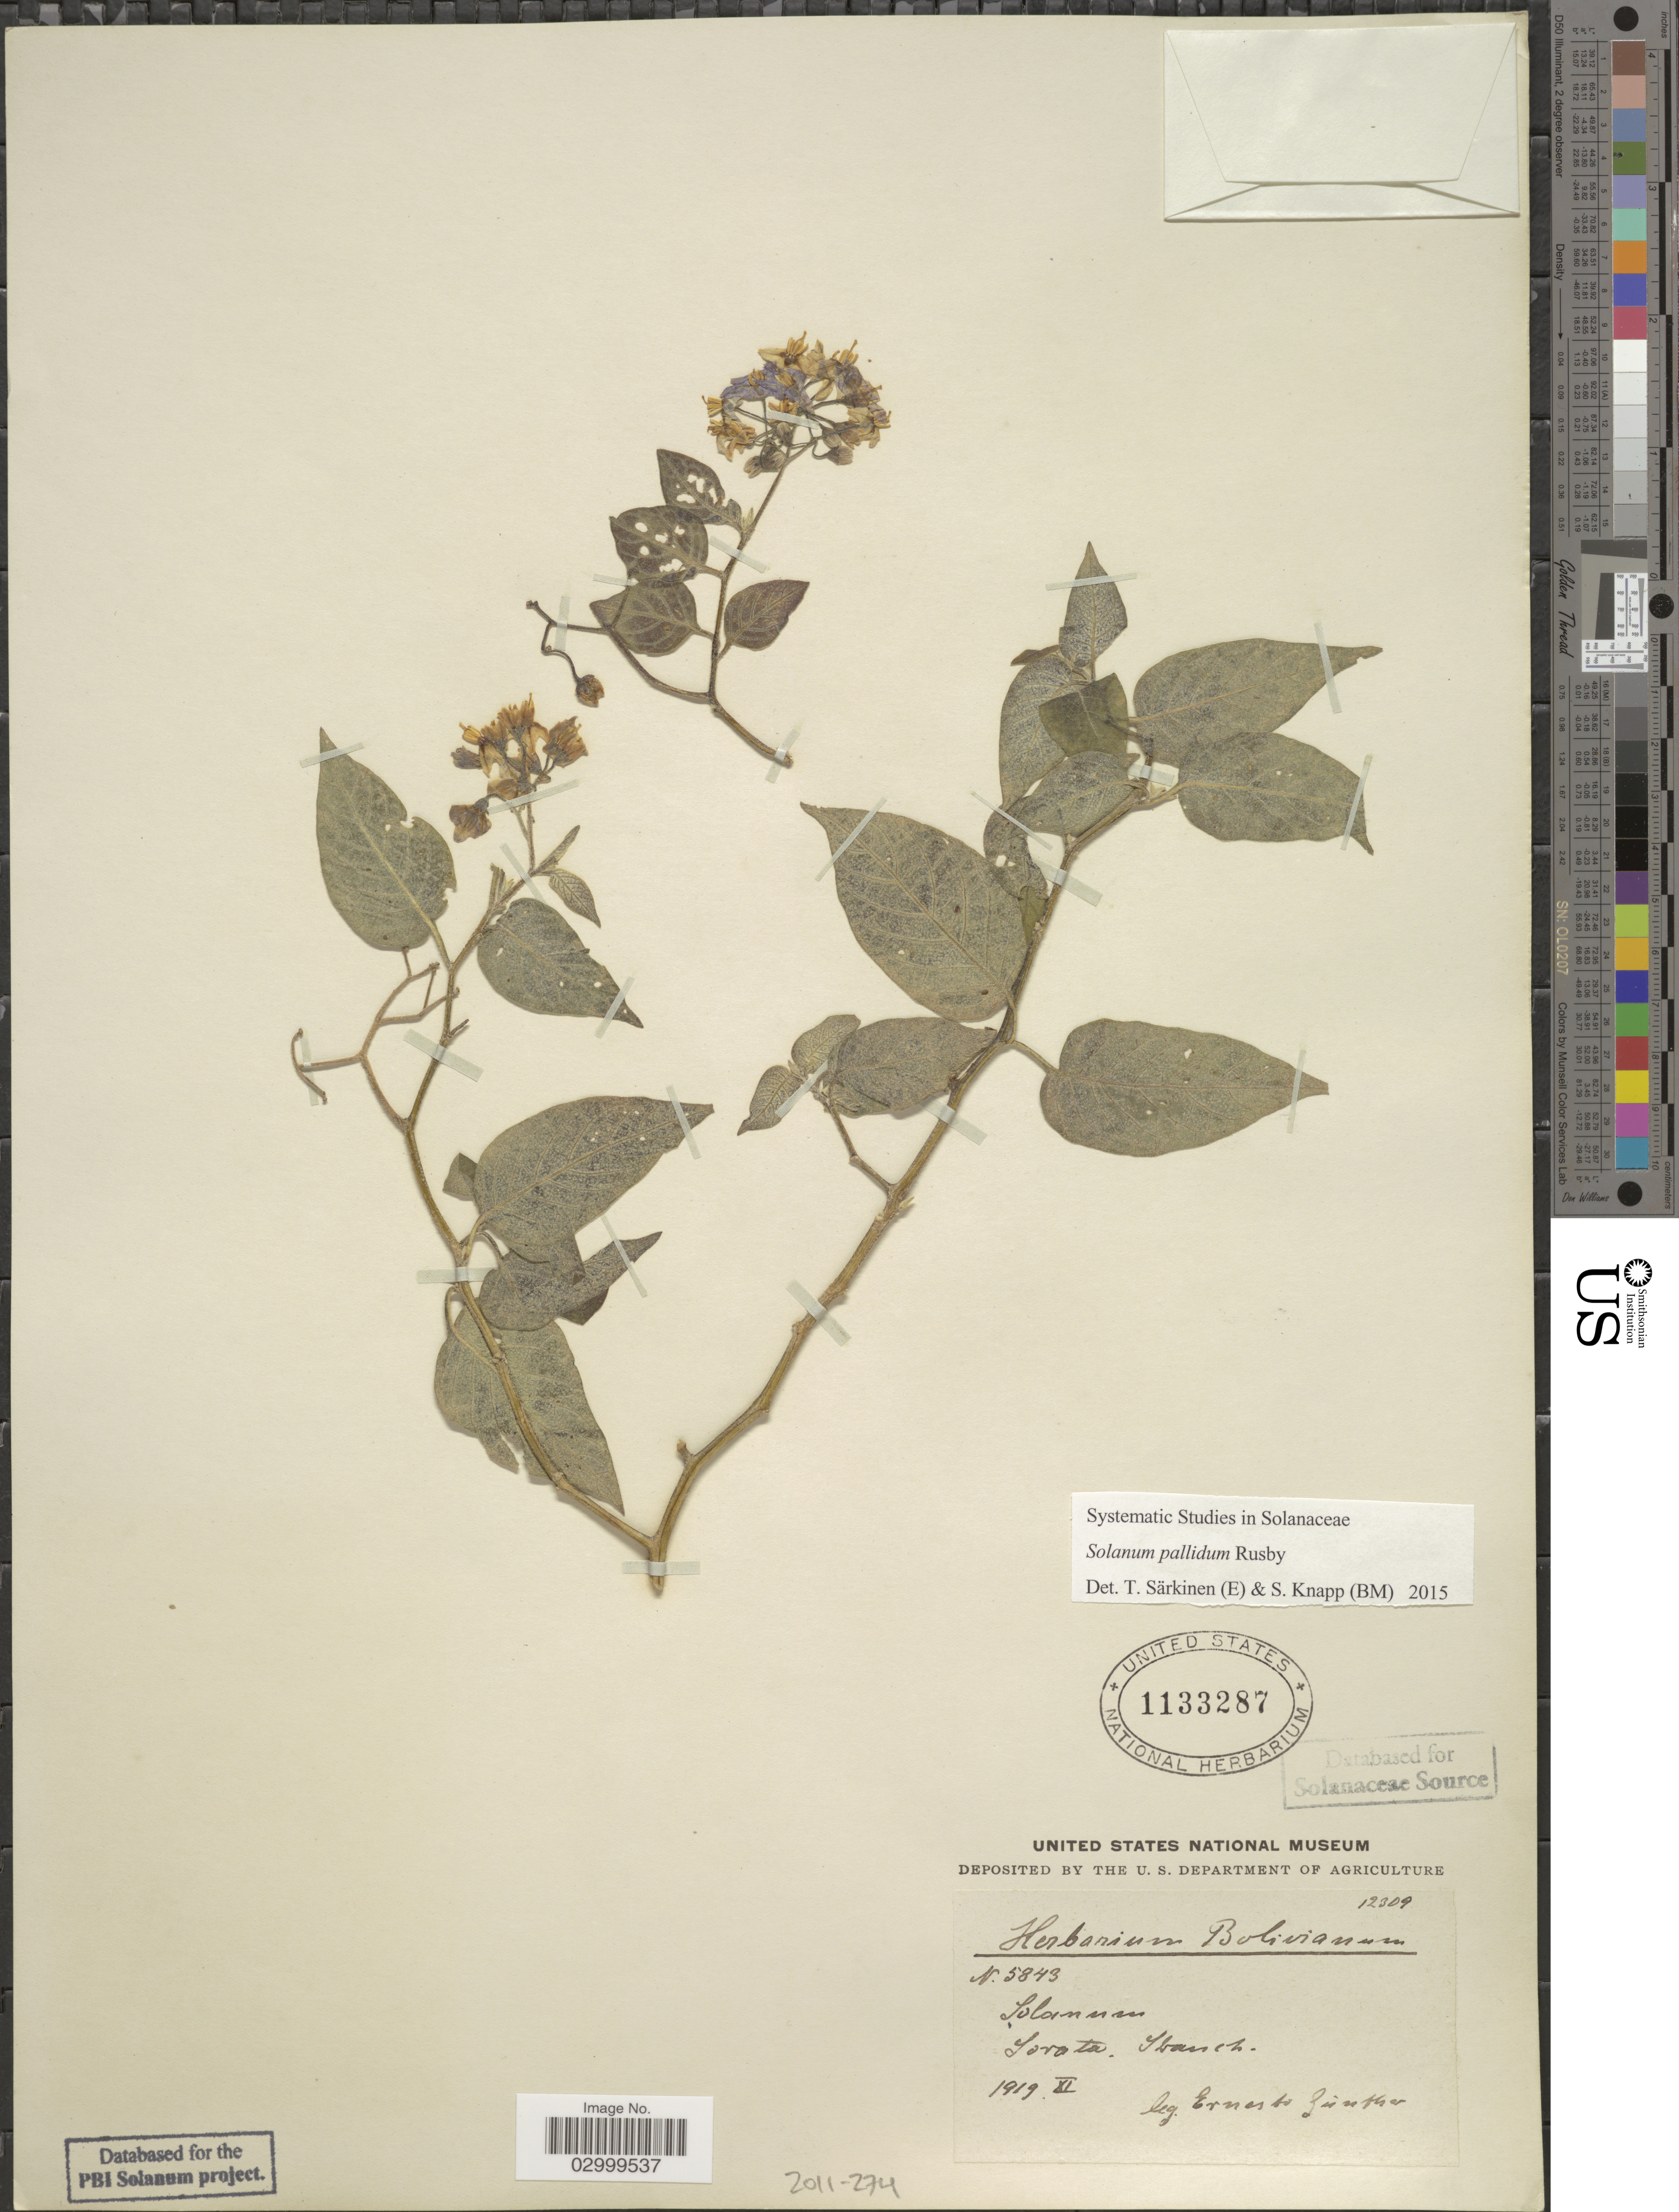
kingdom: Plantae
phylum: Tracheophyta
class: Magnoliopsida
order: Solanales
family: Solanaceae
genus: Solanum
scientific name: Solanum pallidum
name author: Rusby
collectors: E. Gunther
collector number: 5843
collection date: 1919-11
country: Bolivia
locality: Sorata.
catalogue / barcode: US 1133287